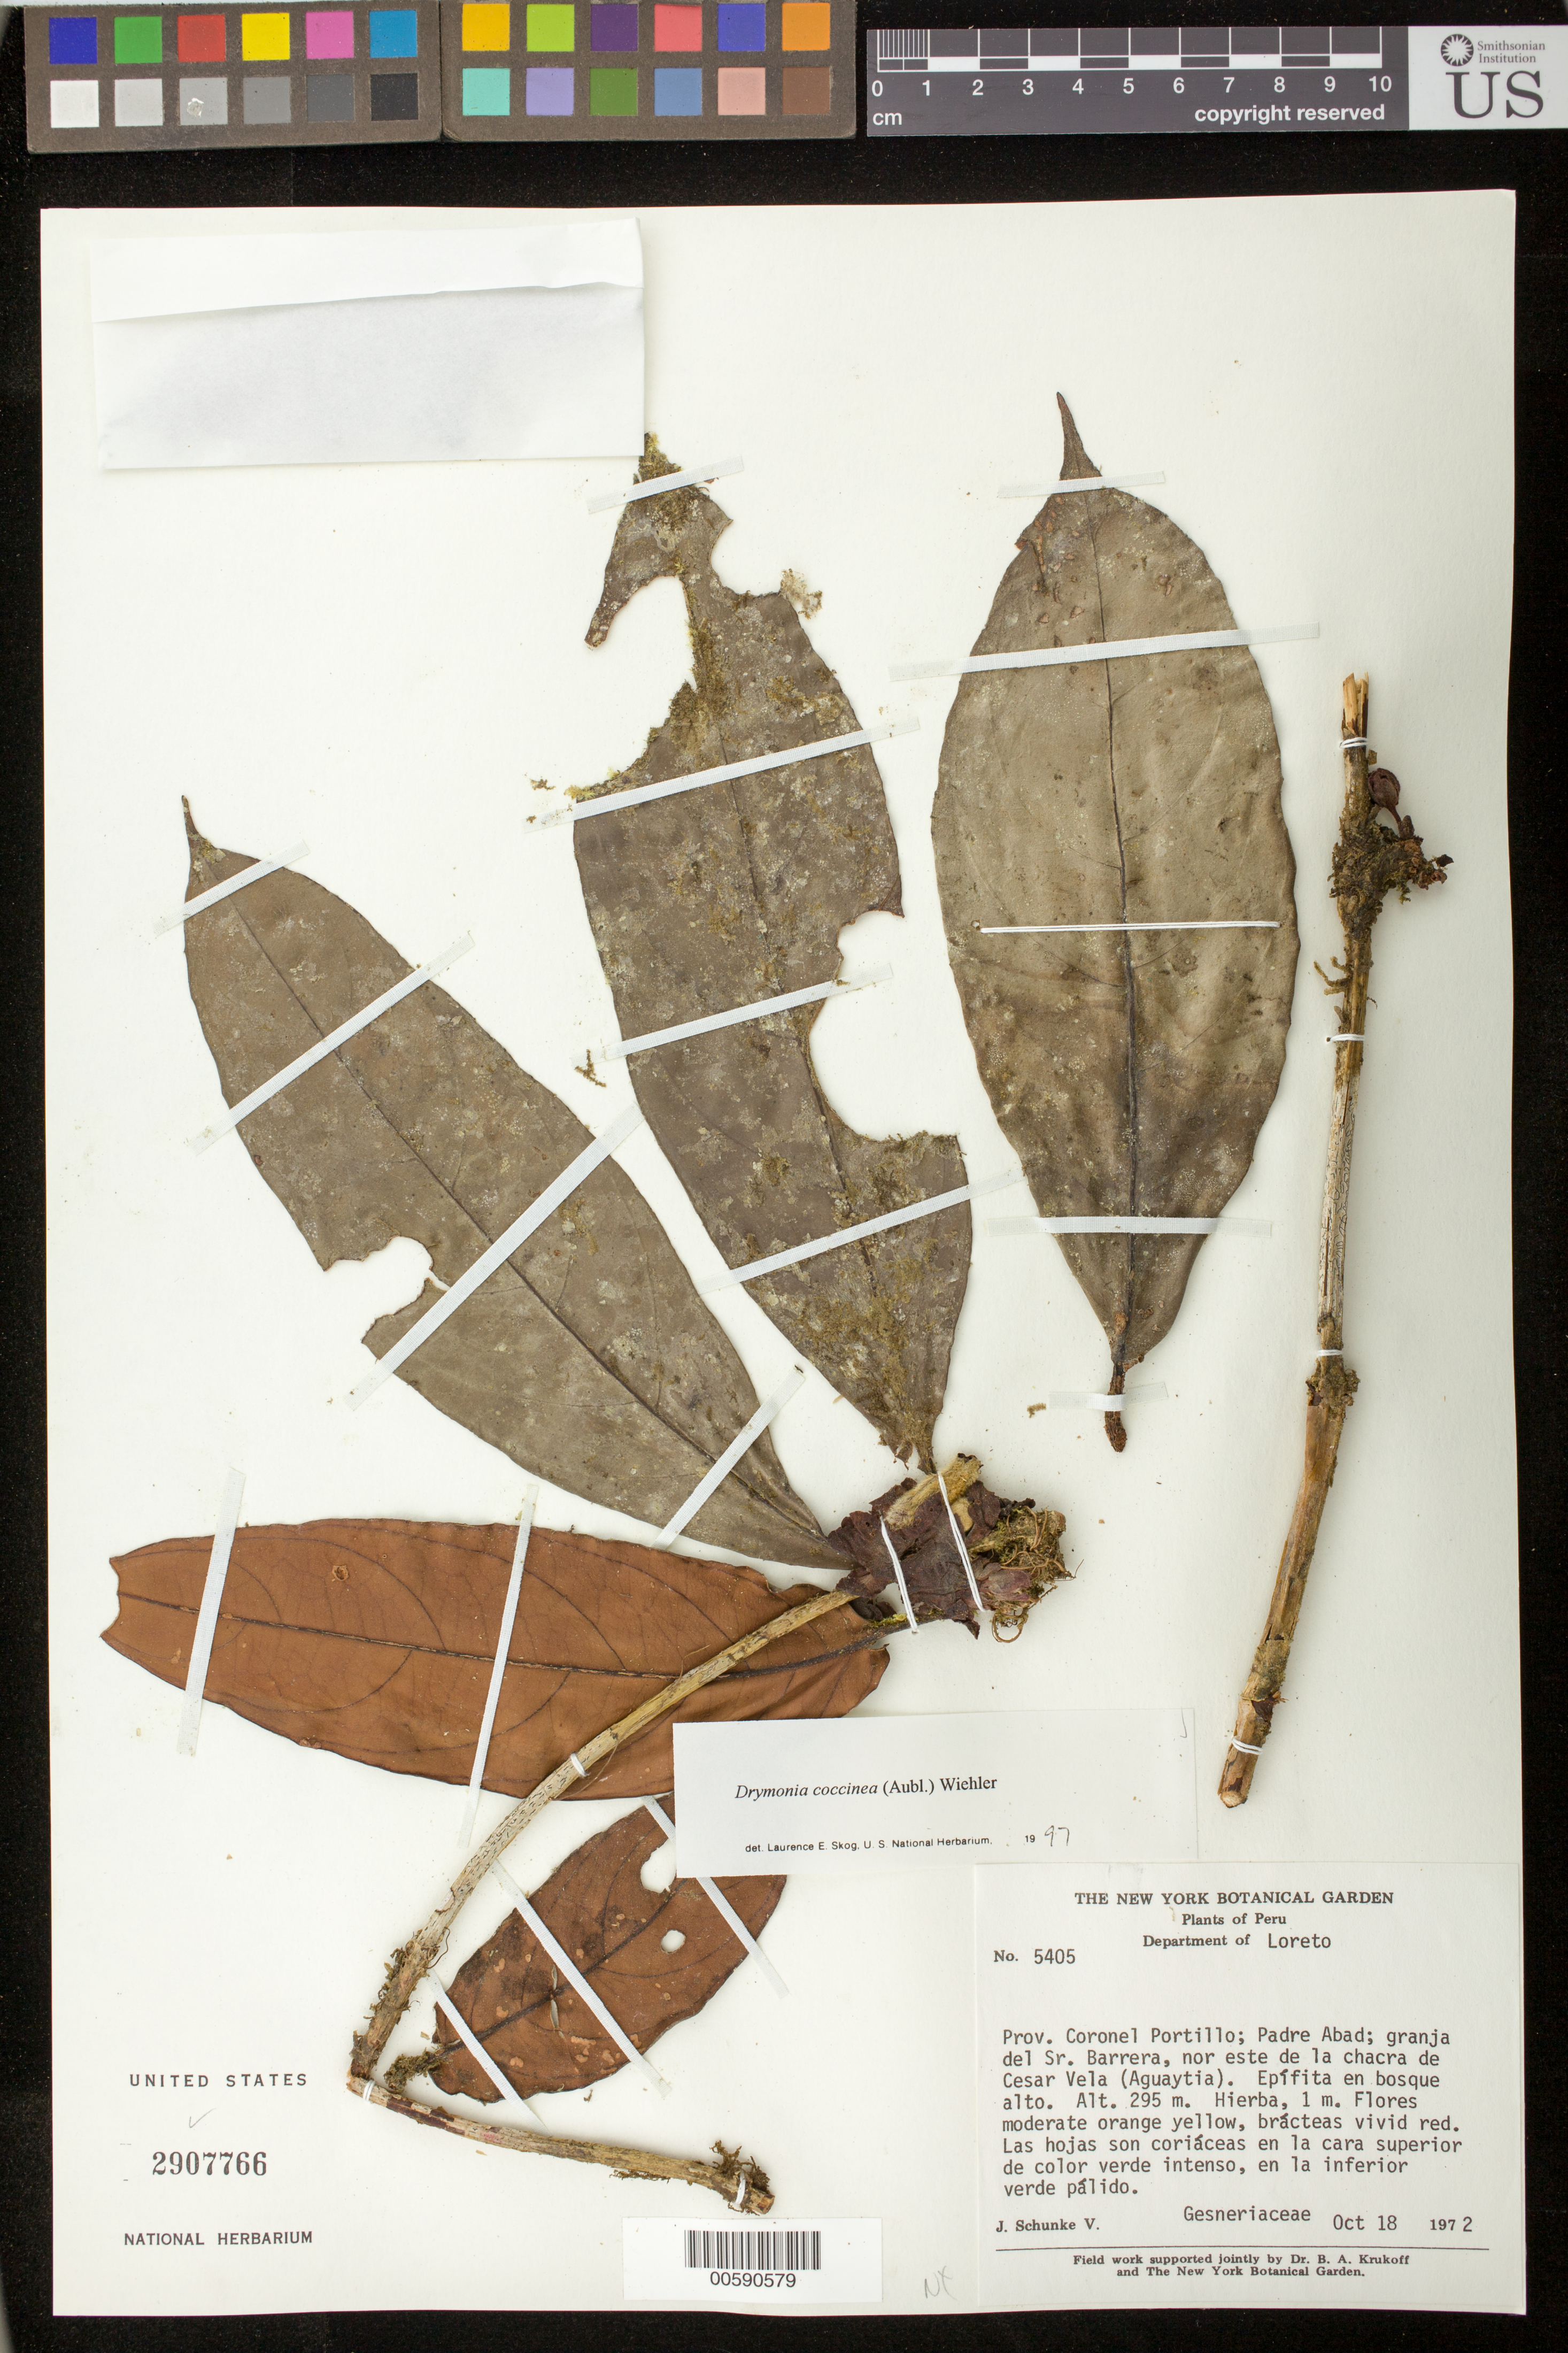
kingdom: Plantae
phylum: Tracheophyta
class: Magnoliopsida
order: Lamiales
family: Gesneriaceae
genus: Drymonia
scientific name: Drymonia coccinea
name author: (Aubl.) Wiehler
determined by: Skog, Laurence E.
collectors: J. Schunke Vigo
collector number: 5405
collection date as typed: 18 Oct 1972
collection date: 1972-10-18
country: Peru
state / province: Loreto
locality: Prov. Coronel Portillo, Padre Abad; granja del Sr. Barrera, NE de la chacra de Cesar Vela (Aguaytia)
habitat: En bosque alto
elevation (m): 295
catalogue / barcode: US 2907766